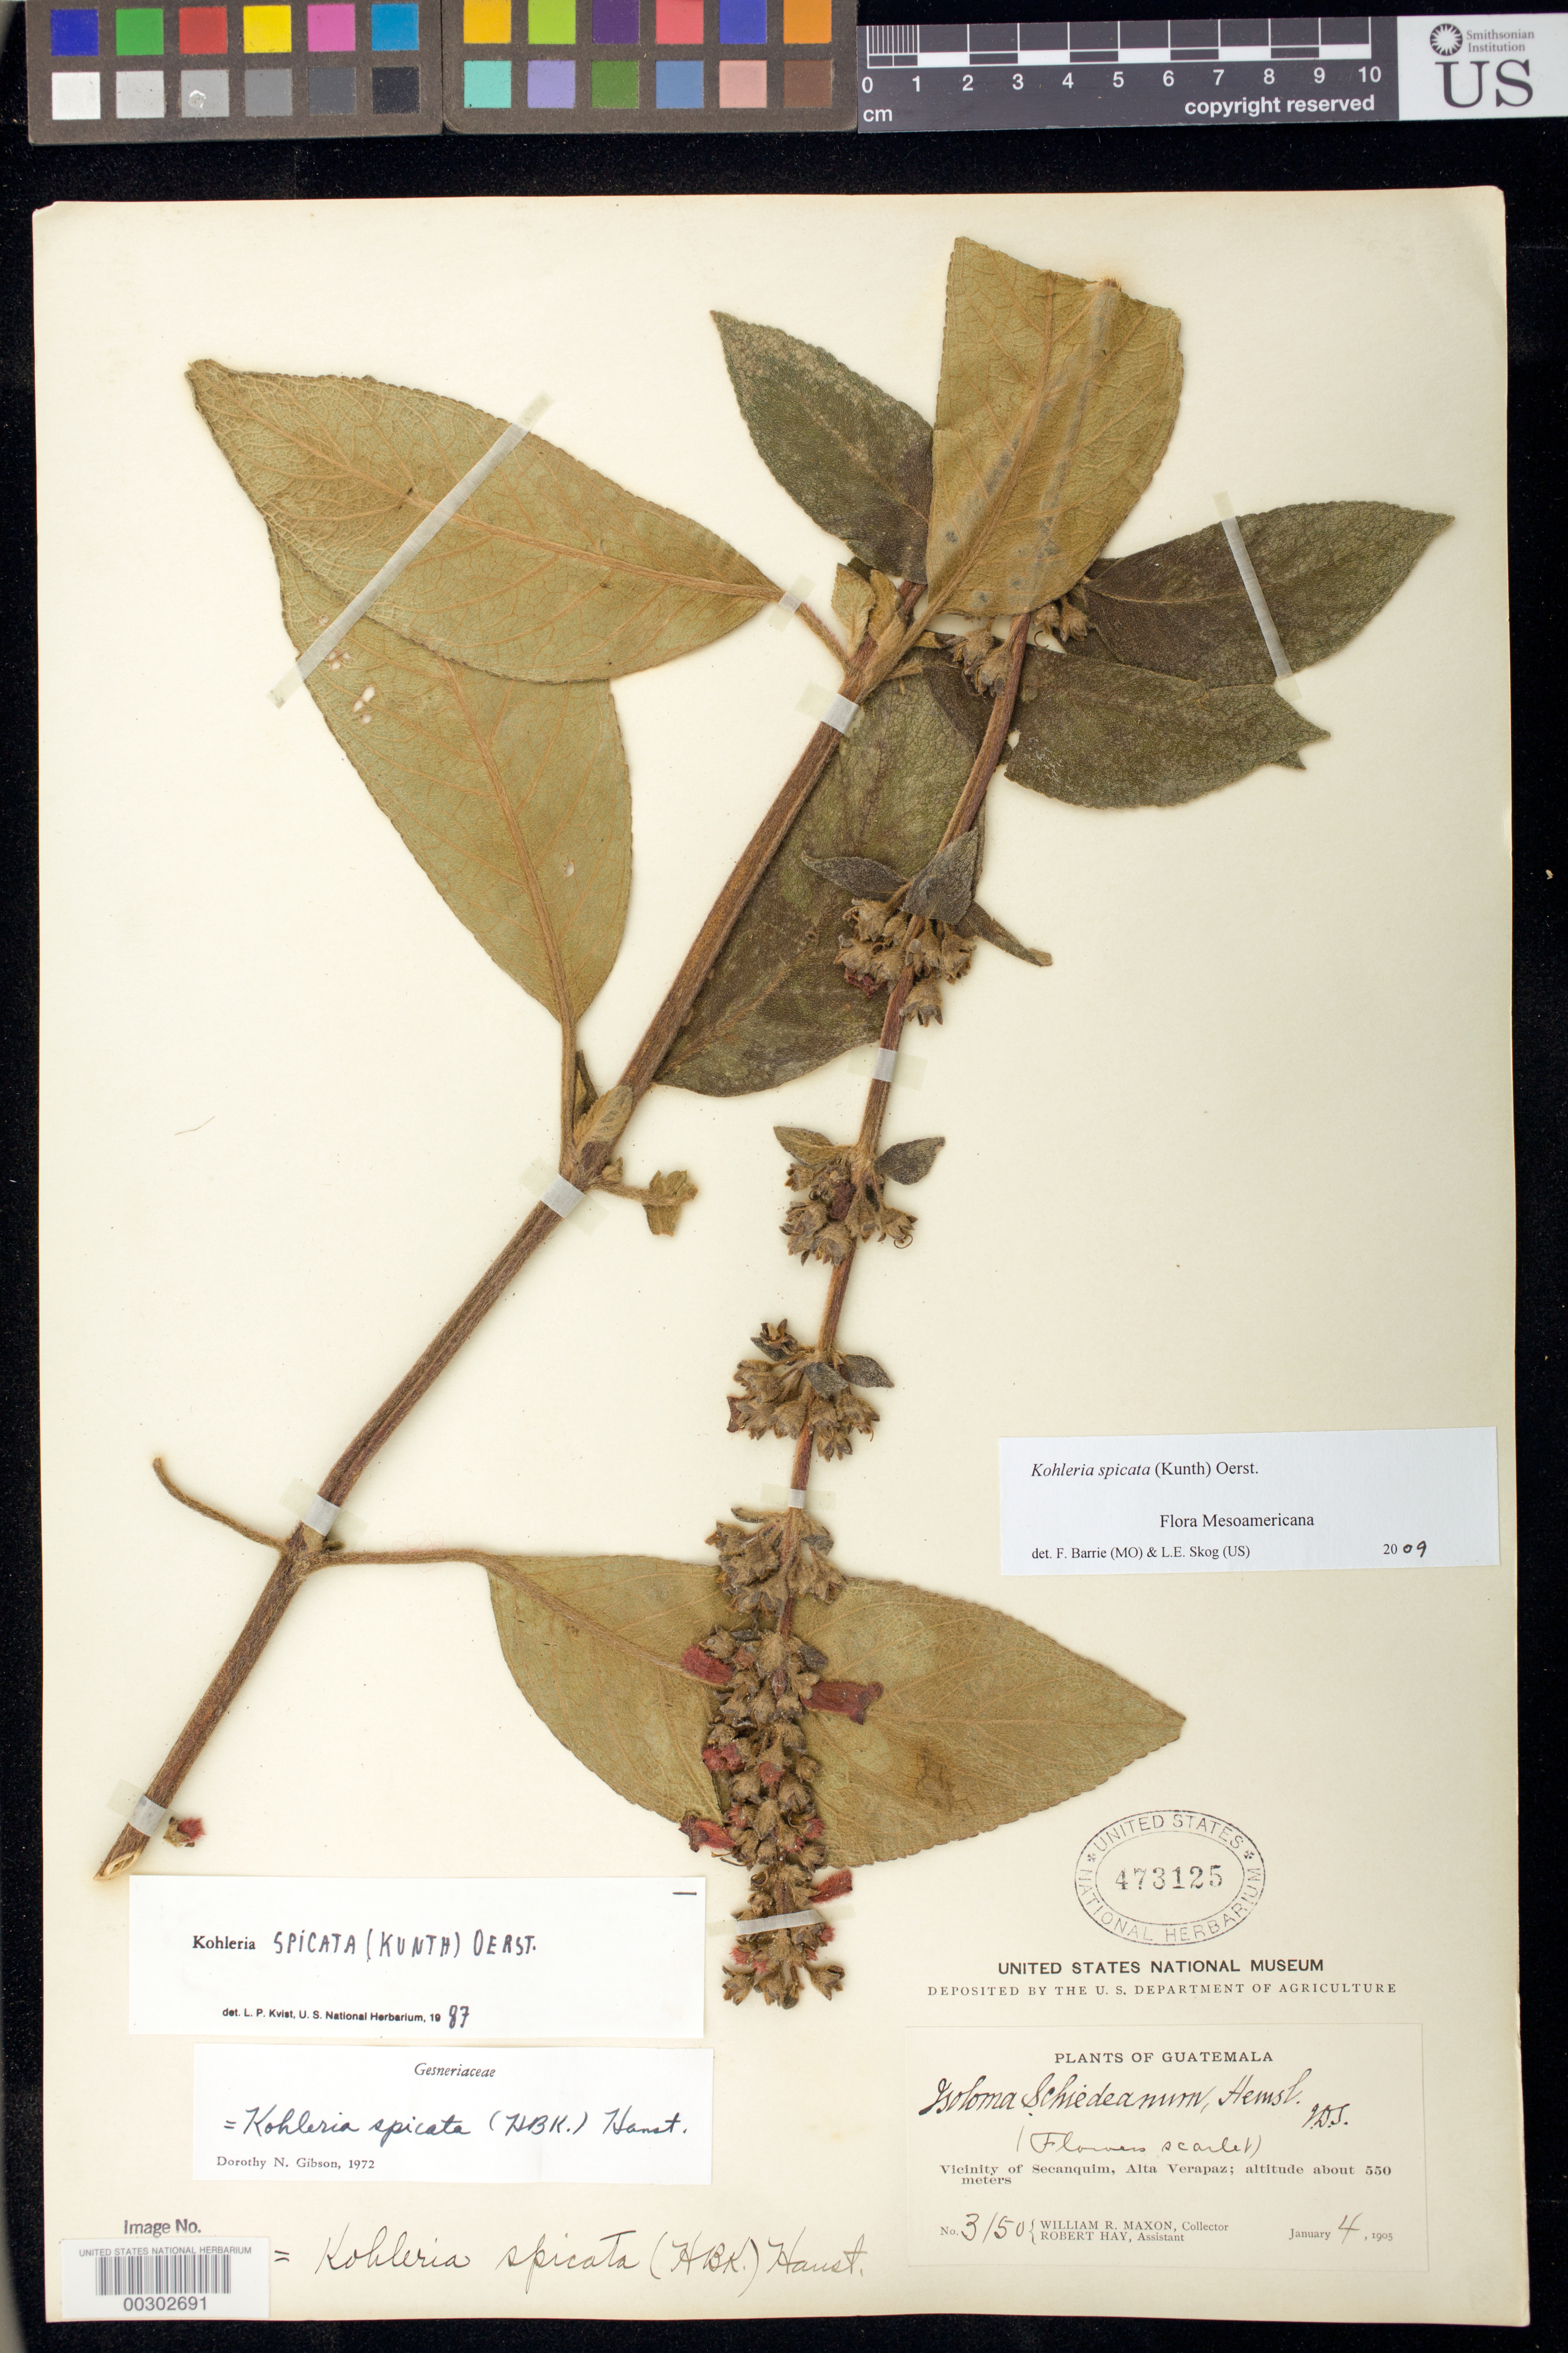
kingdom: Plantae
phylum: Tracheophyta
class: Magnoliopsida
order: Lamiales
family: Gesneriaceae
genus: Kohleria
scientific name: Kohleria spicata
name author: (Kunth) Oerst.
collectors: W. R. Maxon & R. Hay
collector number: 3150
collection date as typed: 04 Jan 1905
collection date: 1905-01-04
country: Guatemala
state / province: Alta Verapaz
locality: Vicinity of Secanquim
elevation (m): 550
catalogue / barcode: US 473125